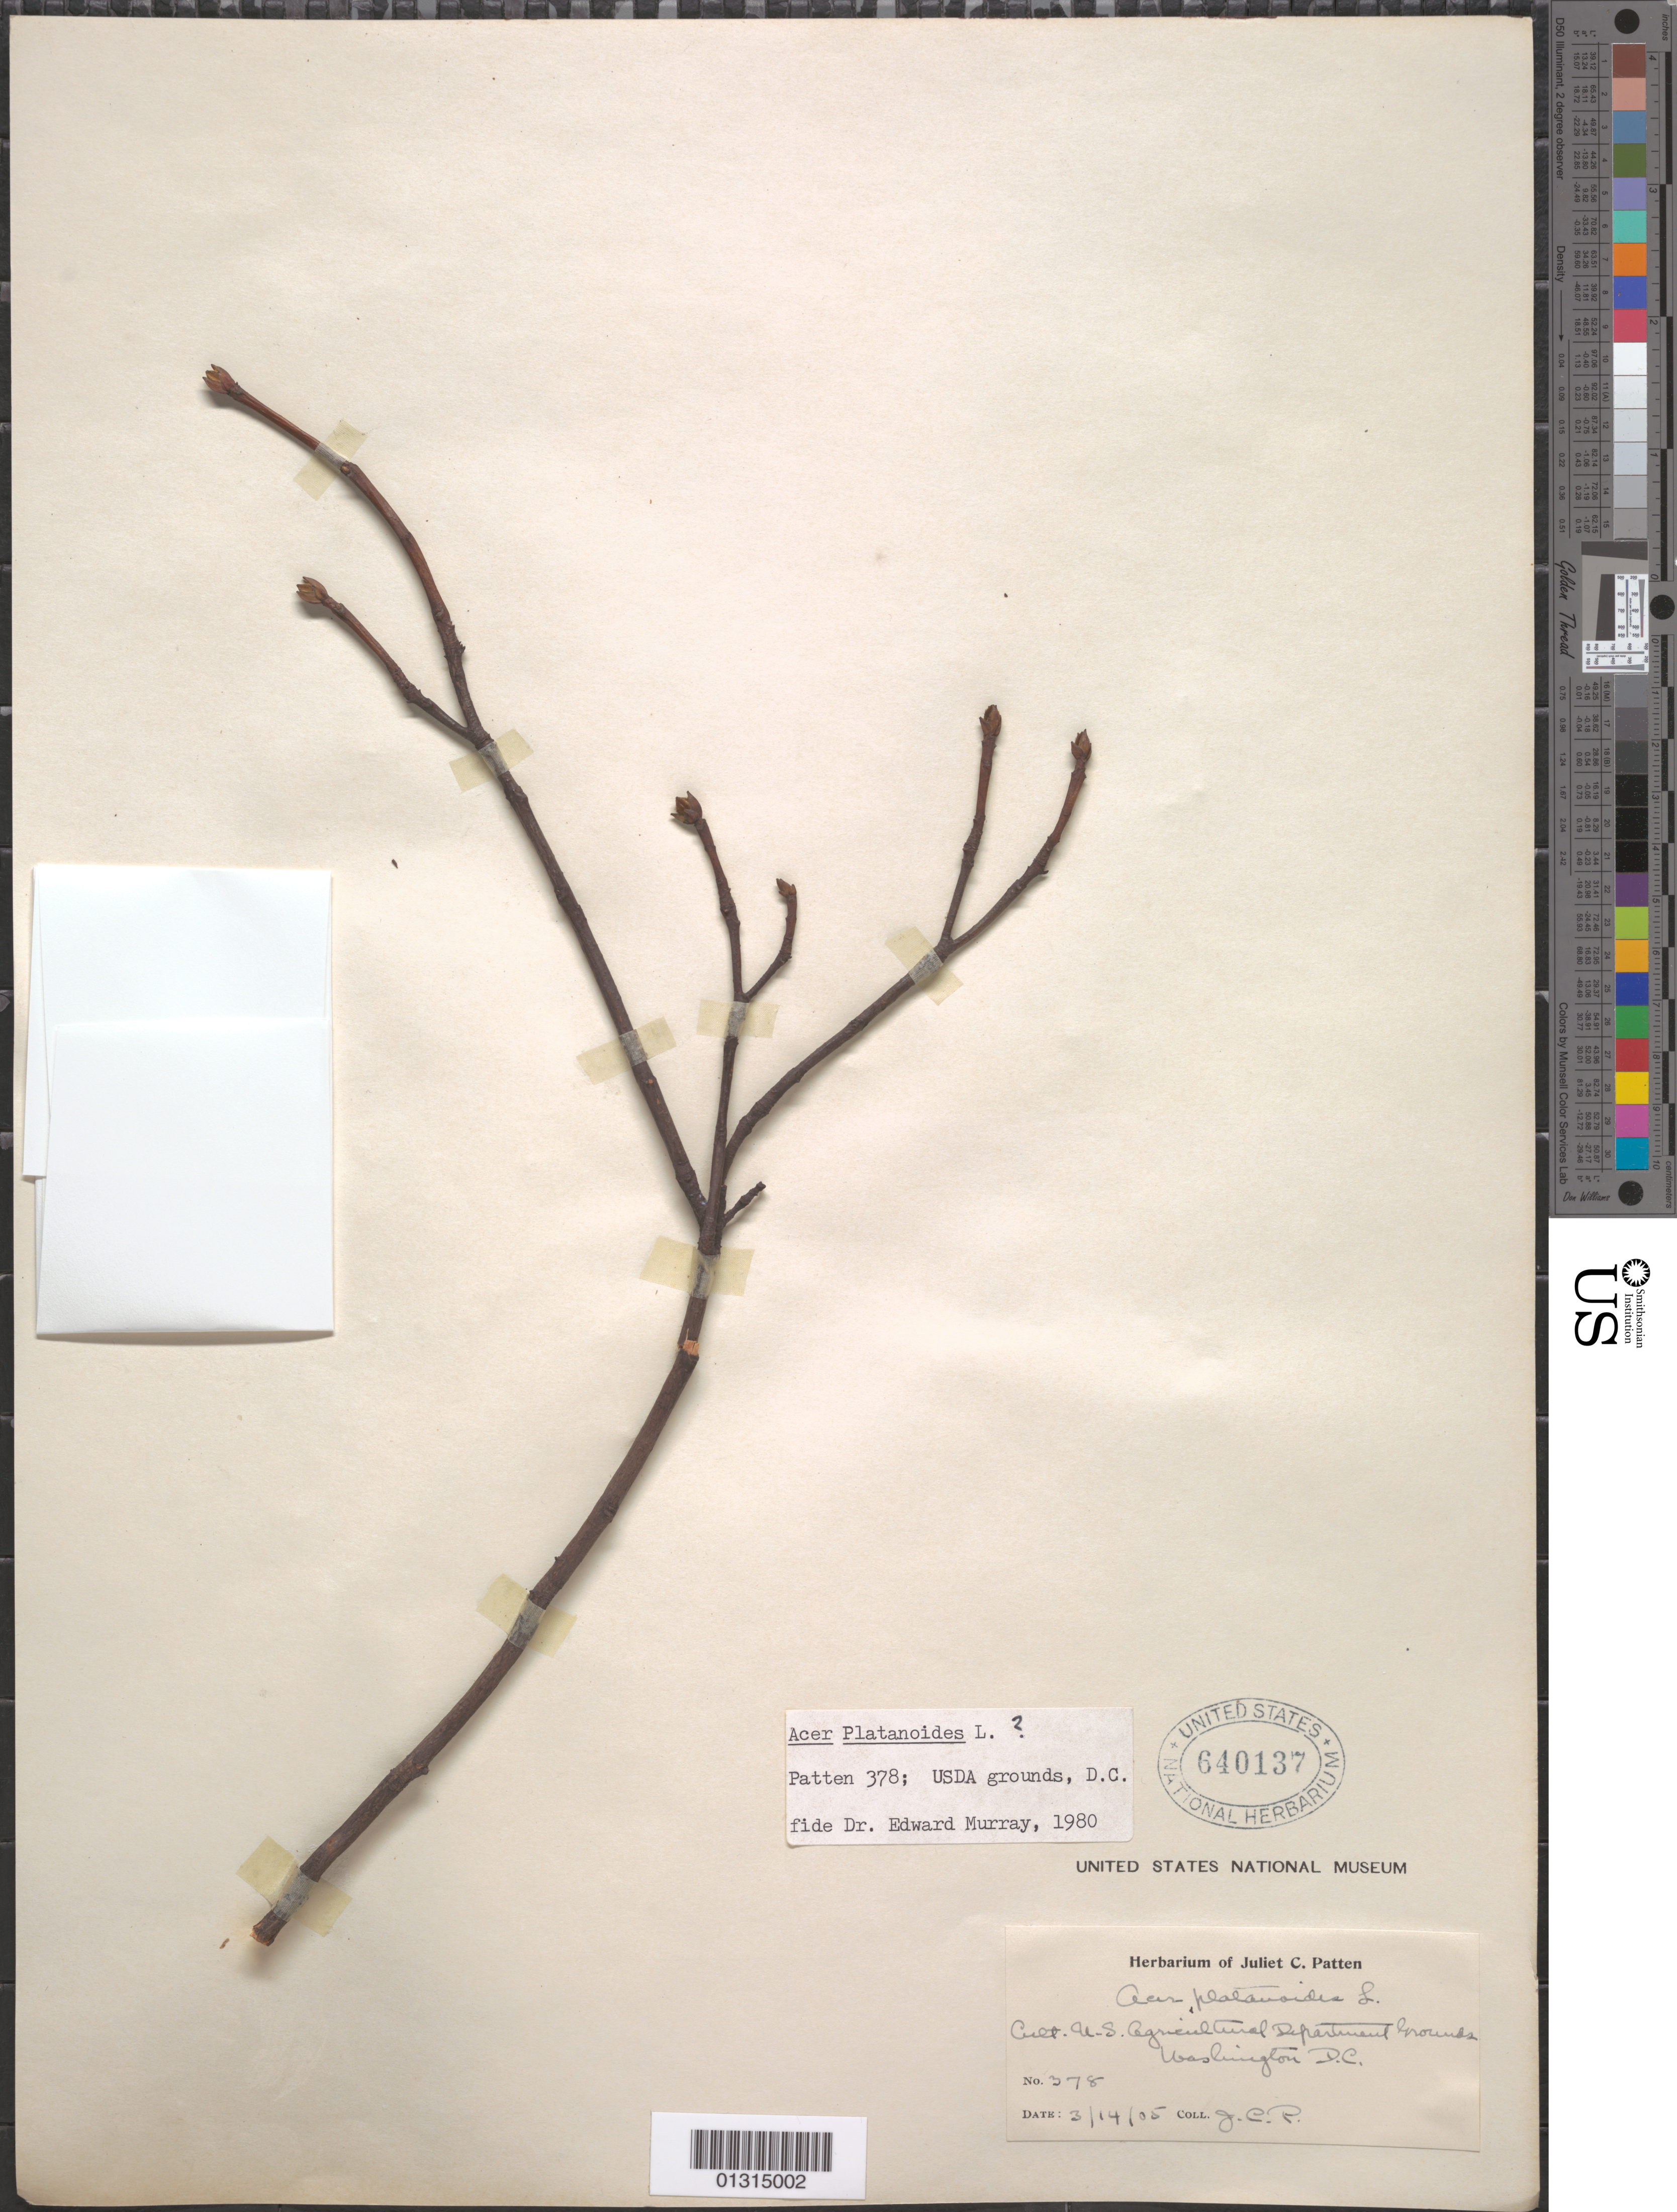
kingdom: Plantae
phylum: Tracheophyta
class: Magnoliopsida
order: Sapindales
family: Sapindaceae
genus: Acer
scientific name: Acer platanoides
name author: L.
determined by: Murray, Edward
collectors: J. Patten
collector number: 378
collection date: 1905-03-14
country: United States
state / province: District of Columbia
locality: U.S. Agricultural Department Grounds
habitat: Cultivated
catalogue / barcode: US 640137